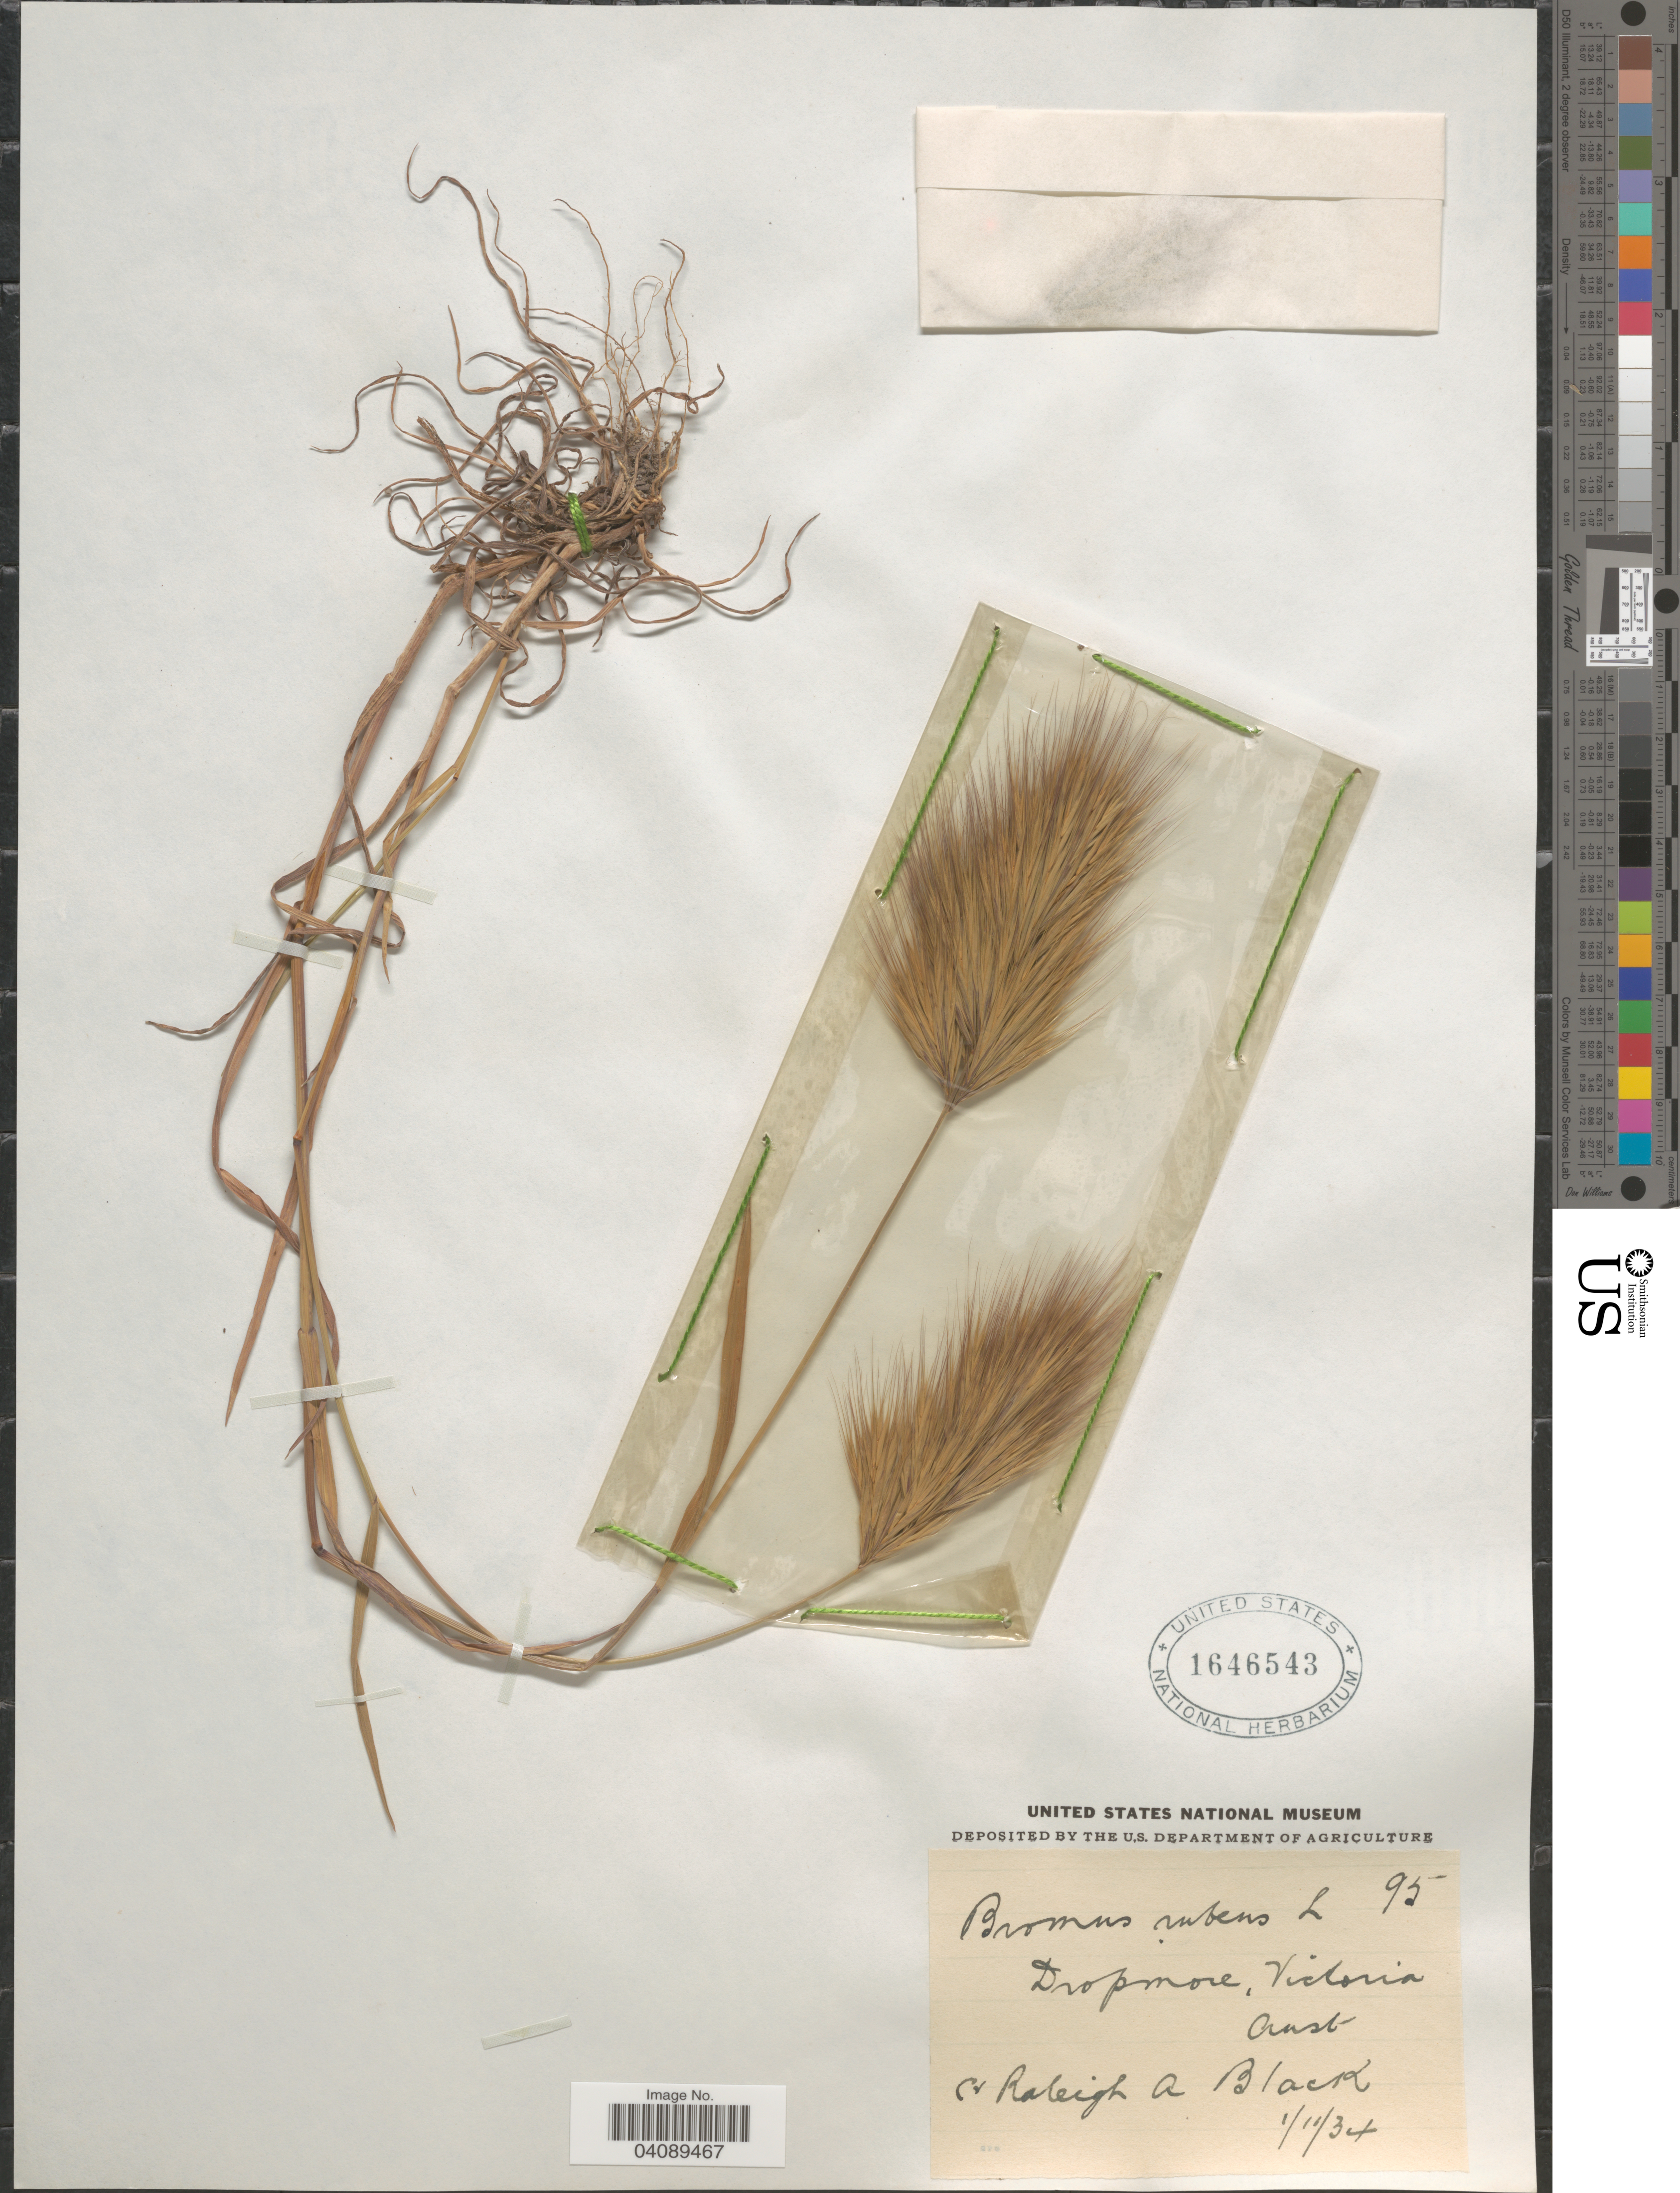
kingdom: Plantae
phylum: Tracheophyta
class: Liliopsida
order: Poales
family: Poaceae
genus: Bromus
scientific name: Bromus rubens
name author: L.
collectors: R. A. Black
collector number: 95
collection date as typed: Transcribed d/m/y: 1/11/34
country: Australia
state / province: Victoria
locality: Dropmore, Victoria.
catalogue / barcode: US 1646543